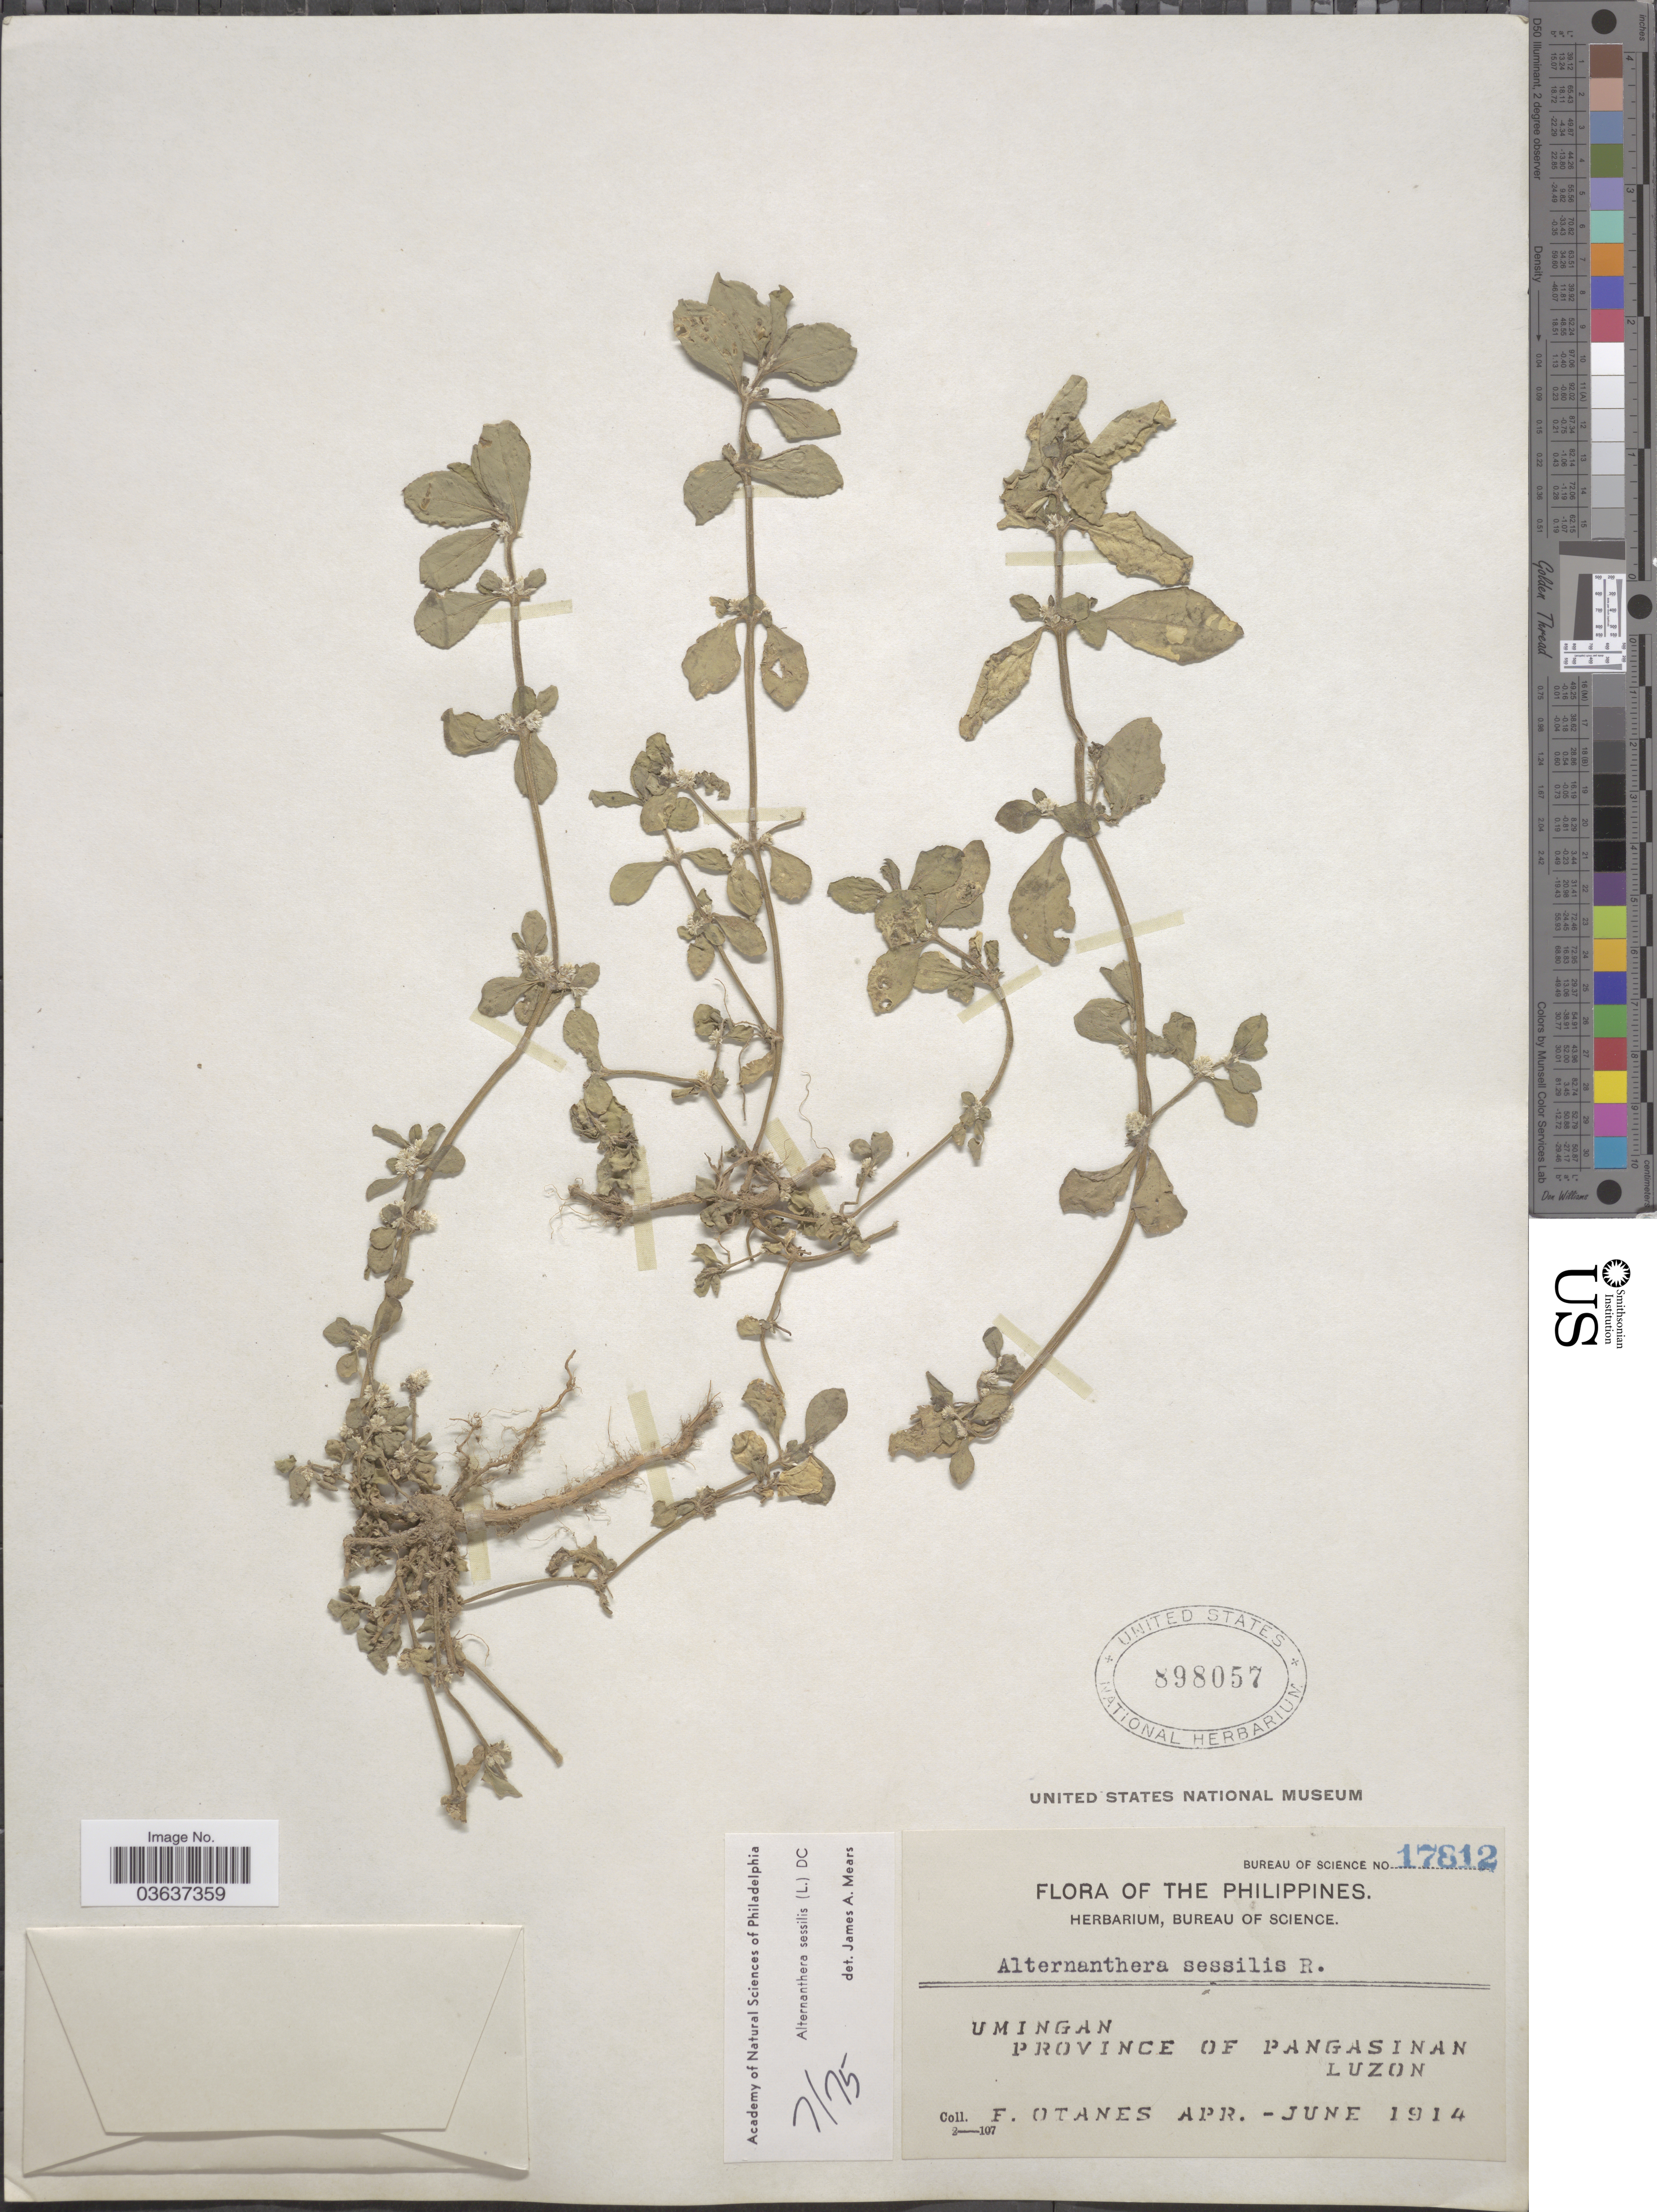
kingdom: Plantae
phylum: Tracheophyta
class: Magnoliopsida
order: Caryophyllales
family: Amaranthaceae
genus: Alternanthera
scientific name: Alternanthera sessilis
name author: (L.) DC.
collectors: F. Q. Otanes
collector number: Bureau of Science 17812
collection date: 1914-04/1914-06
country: Philippines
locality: Umingan. Province of Pangasinan. Luzon.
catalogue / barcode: US 898057